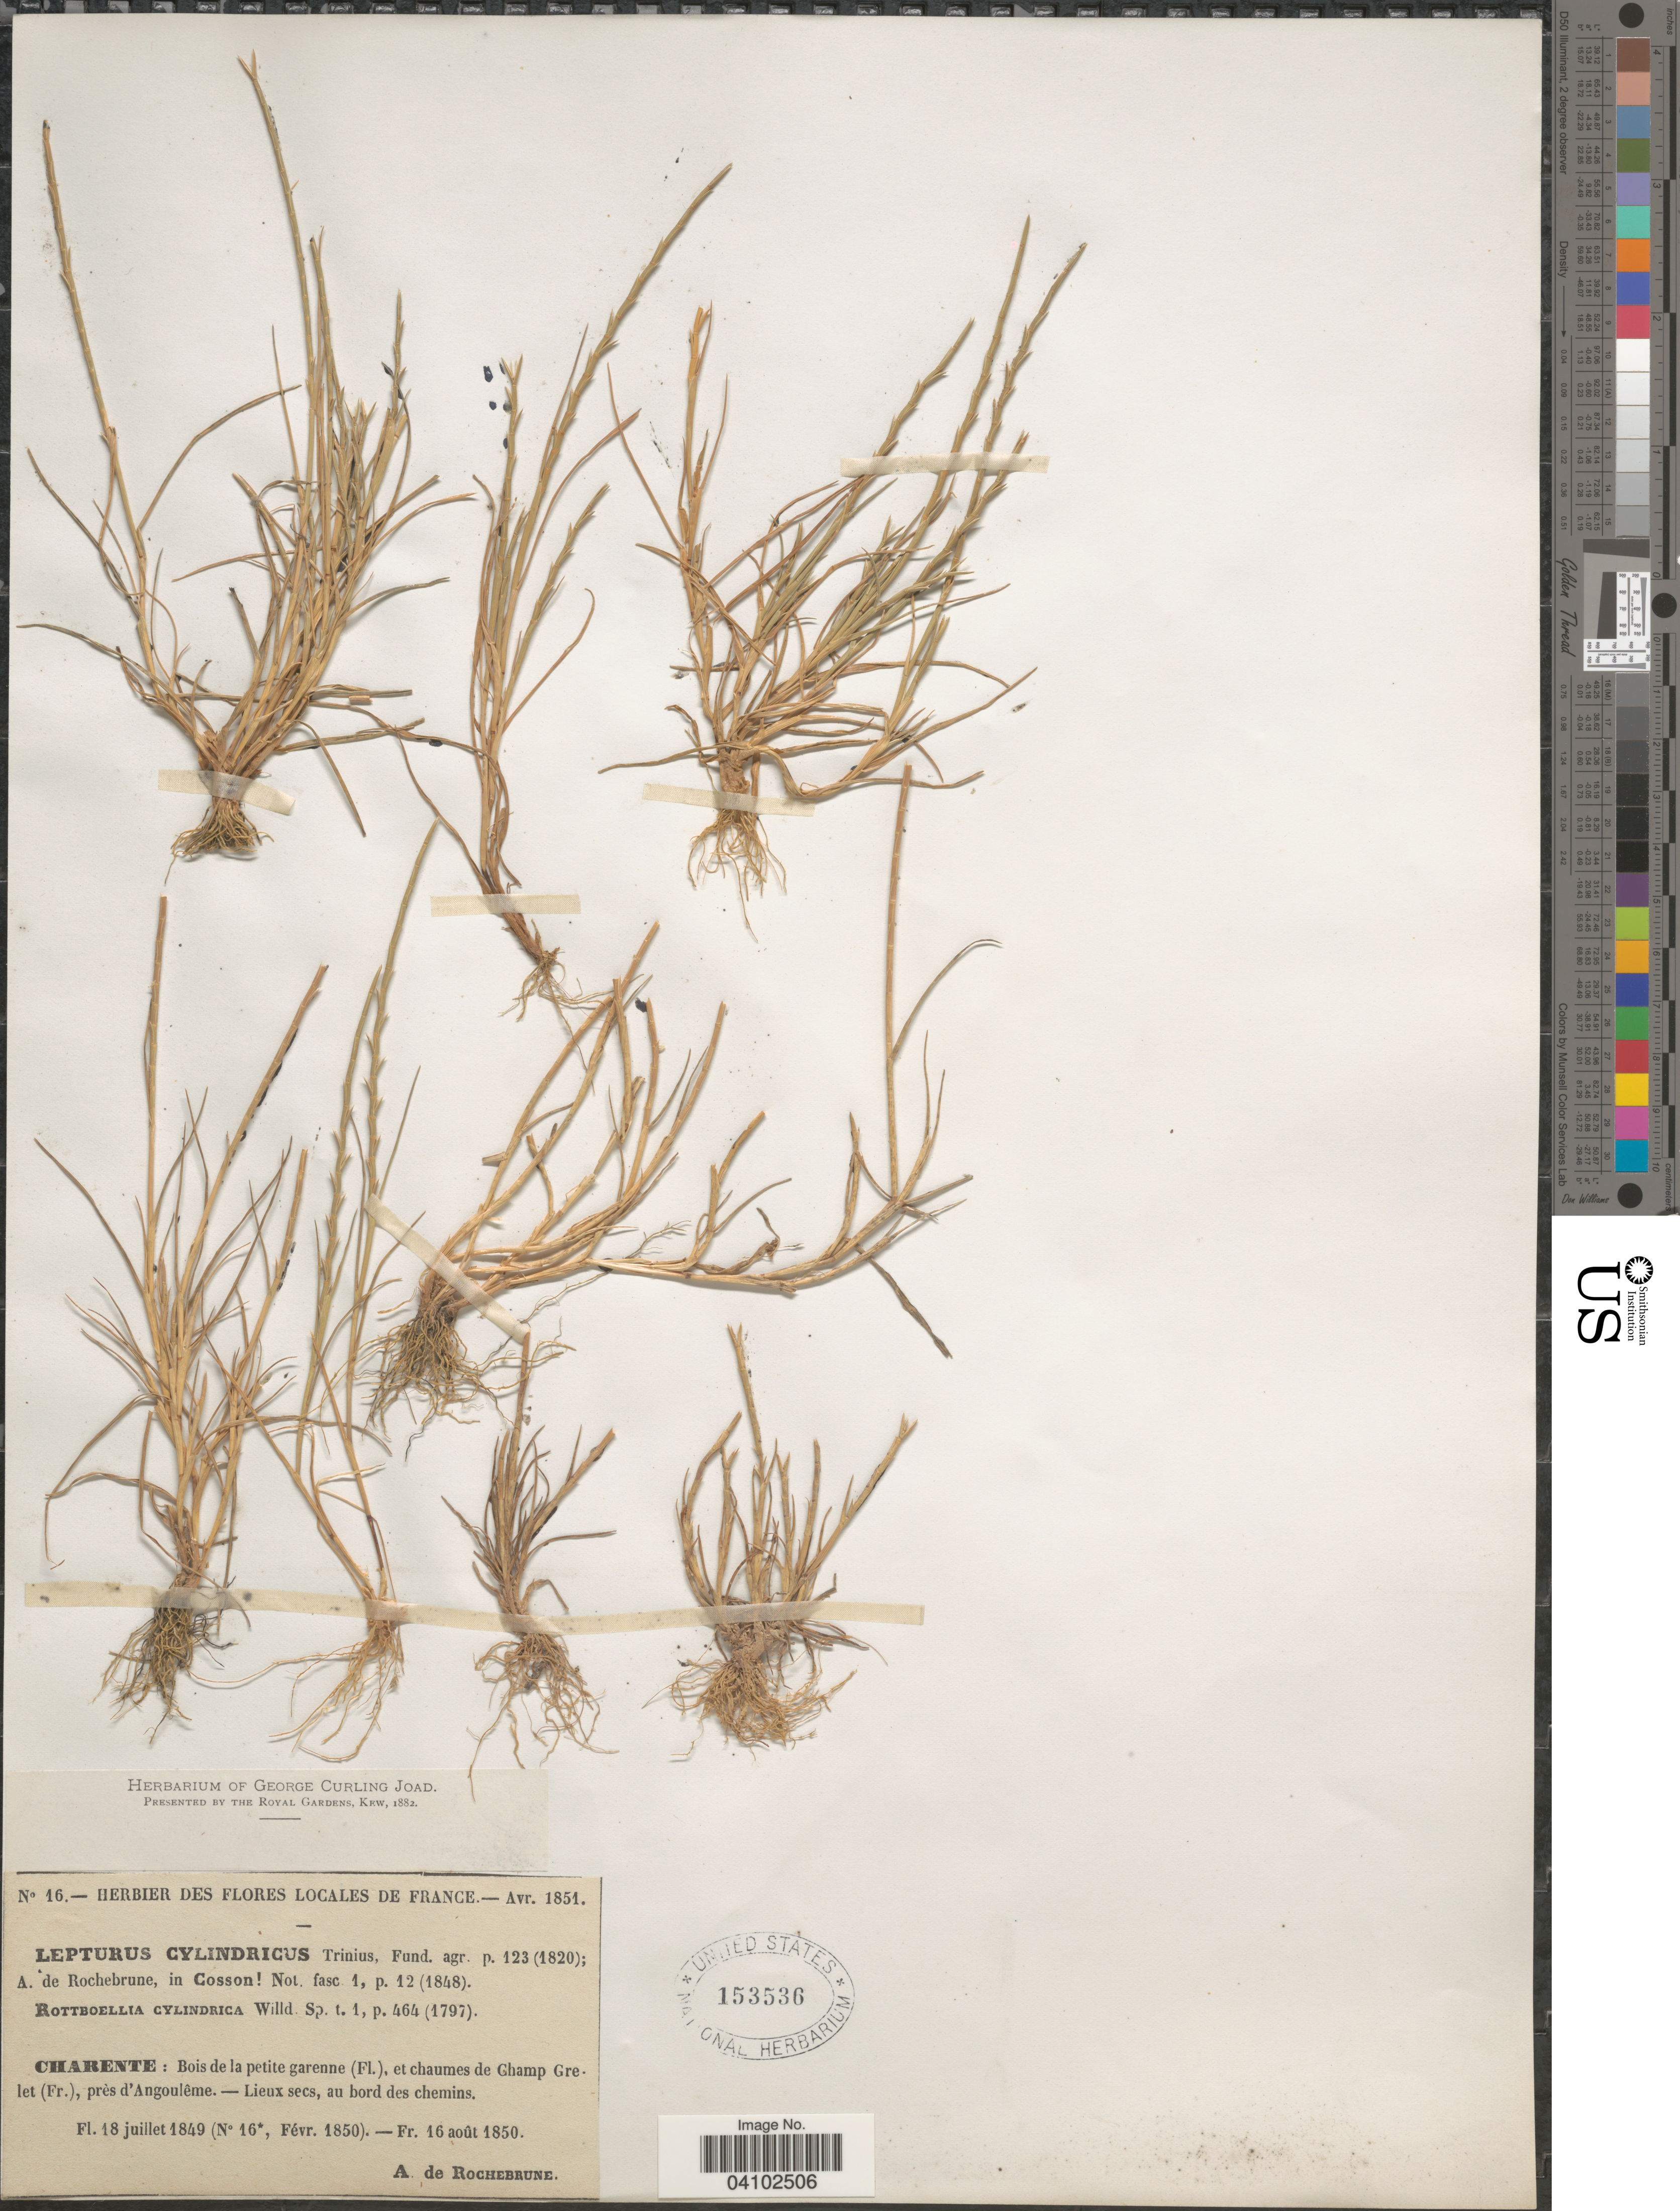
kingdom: Plantae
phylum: Tracheophyta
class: Liliopsida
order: Poales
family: Poaceae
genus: Hainardia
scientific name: Hainardia cylindrica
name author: (Willd.) Greuter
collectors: A. T. de Rochebrune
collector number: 16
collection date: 1849-07-18/1851-04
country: France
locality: Charente: Bois de la petite garenne (Fl.), et chaumes de Champ Grelet (Fr.), près d'Angoulême.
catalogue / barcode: US 153536